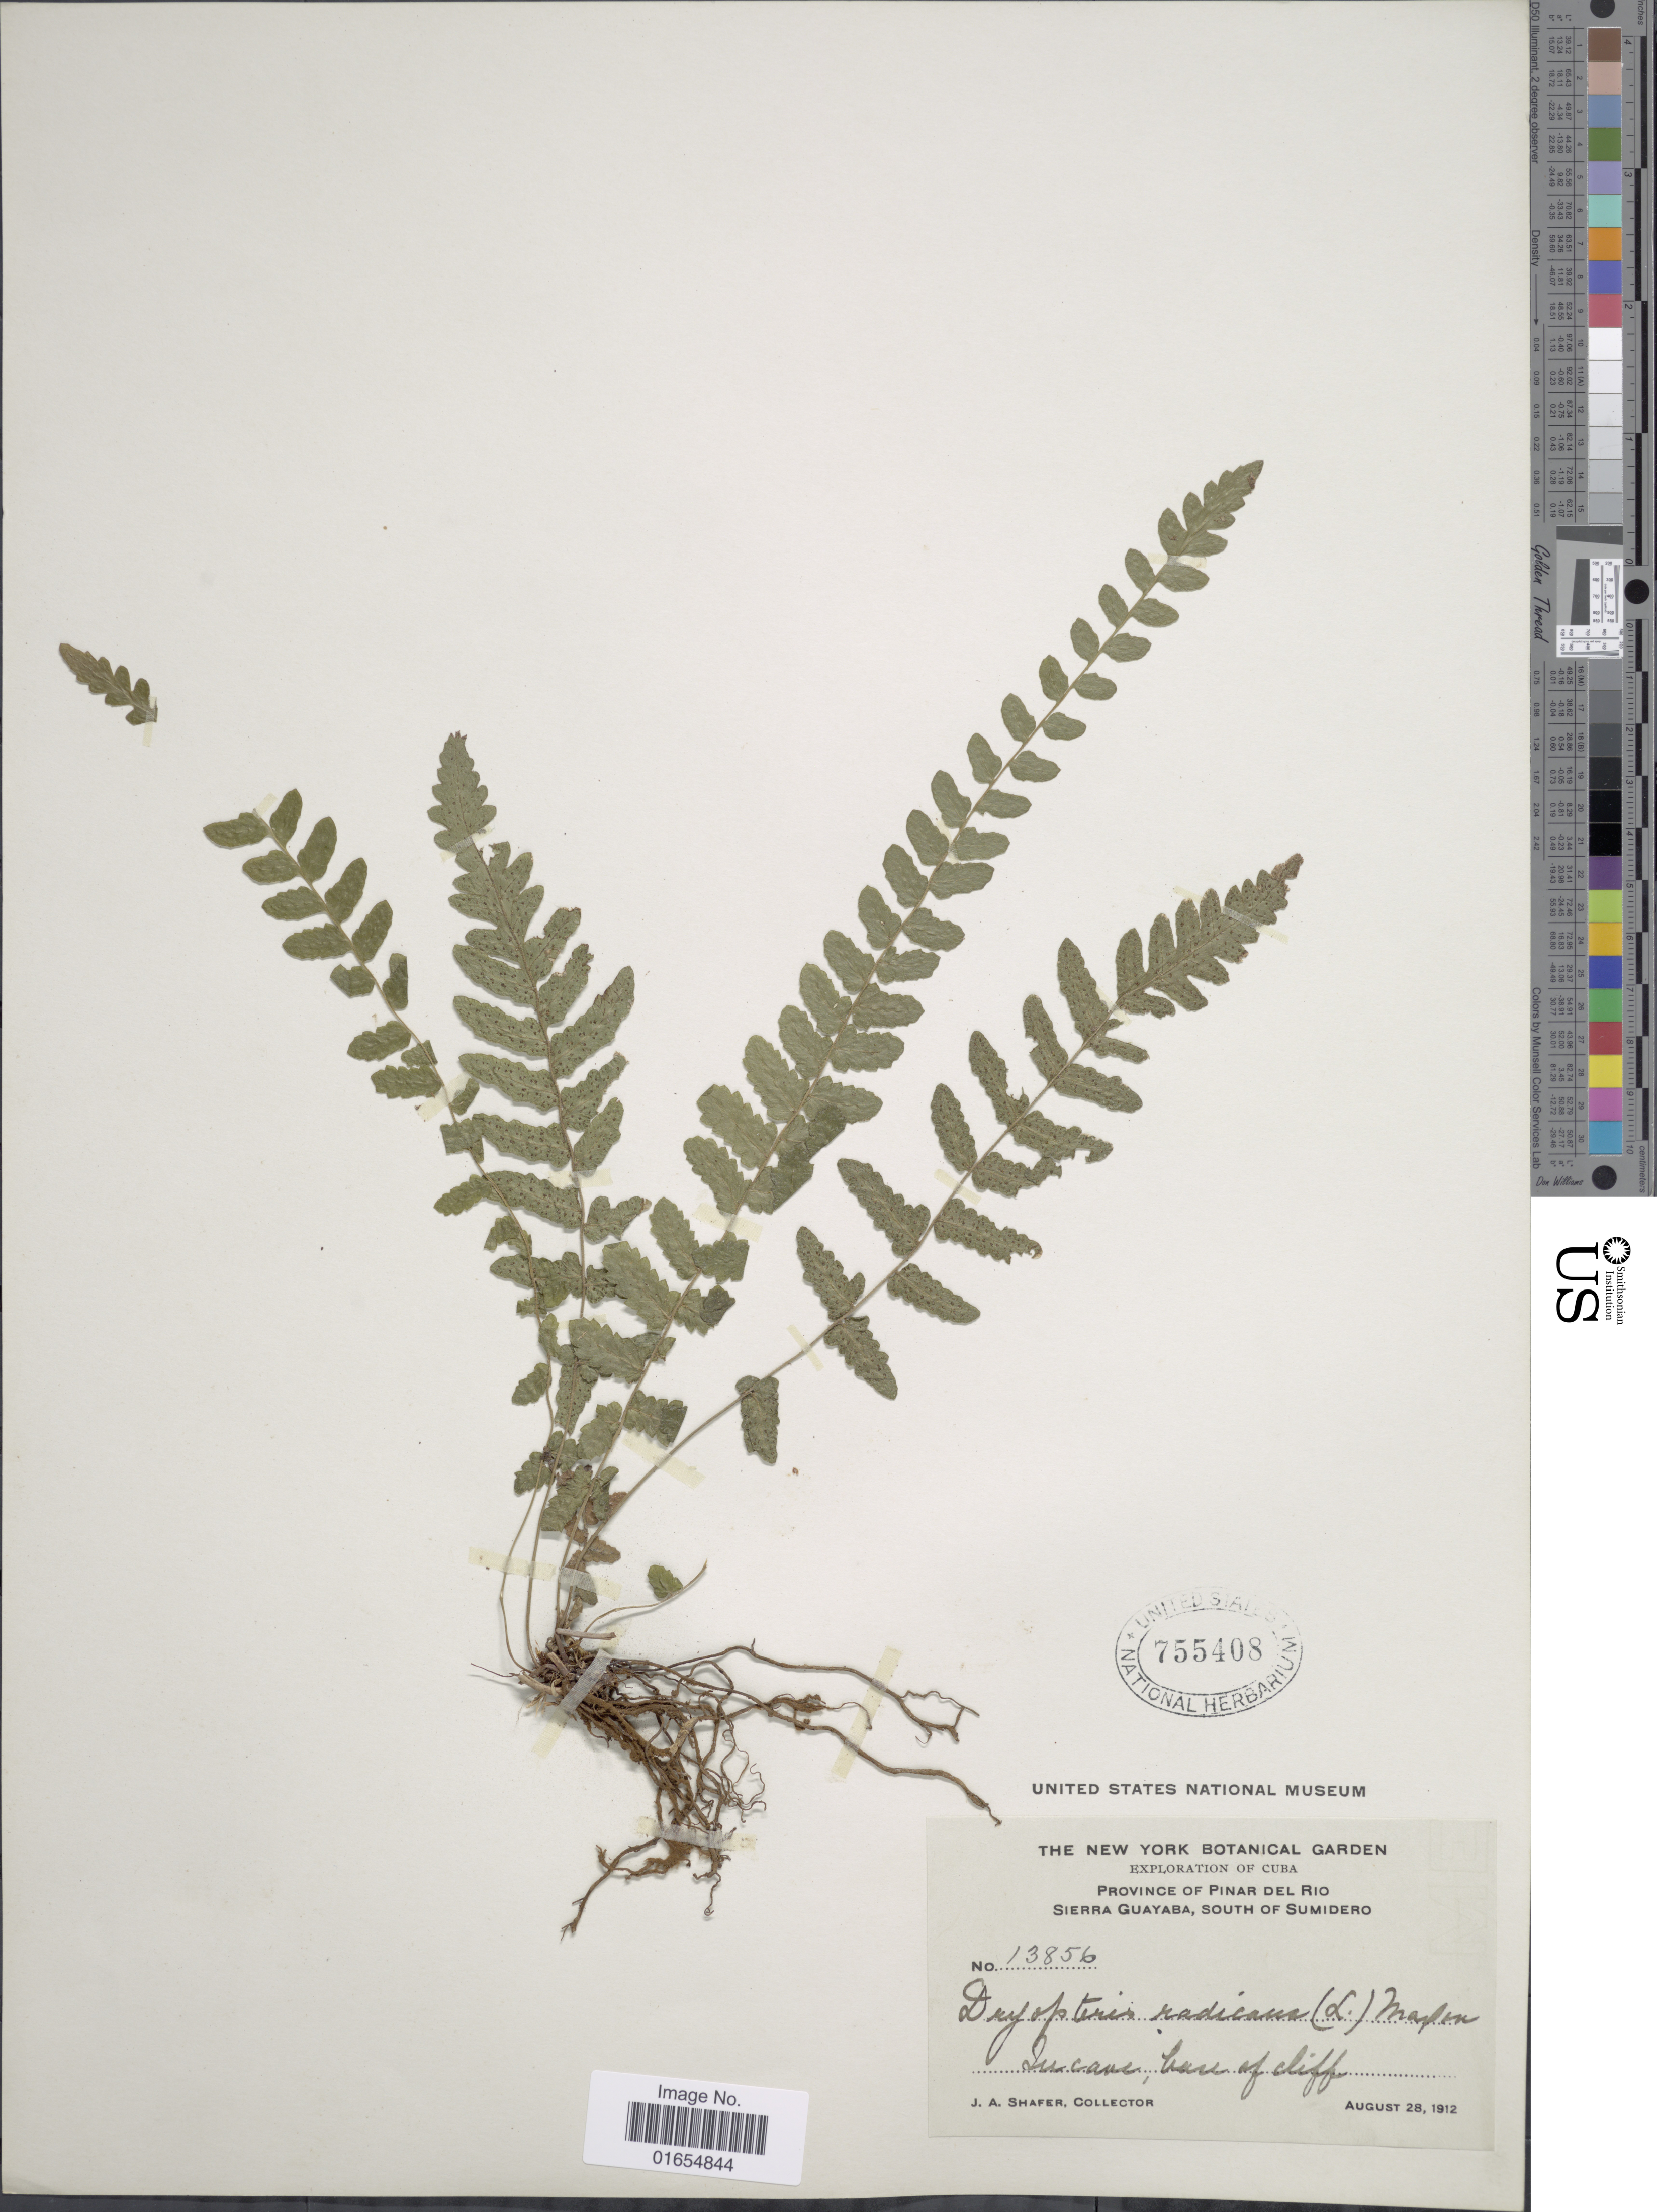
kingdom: Plantae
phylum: Tracheophyta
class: Polypodiopsida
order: Polypodiales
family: Thelypteridaceae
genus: Goniopteris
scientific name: Goniopteris reptans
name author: (J.F. Gmel.) C. Presl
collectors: J. A. Shafer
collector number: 13856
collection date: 1912-08-28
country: Cuba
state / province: Pinar del Río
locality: Sierra Guayaba, South of Sumidero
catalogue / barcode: US 755408